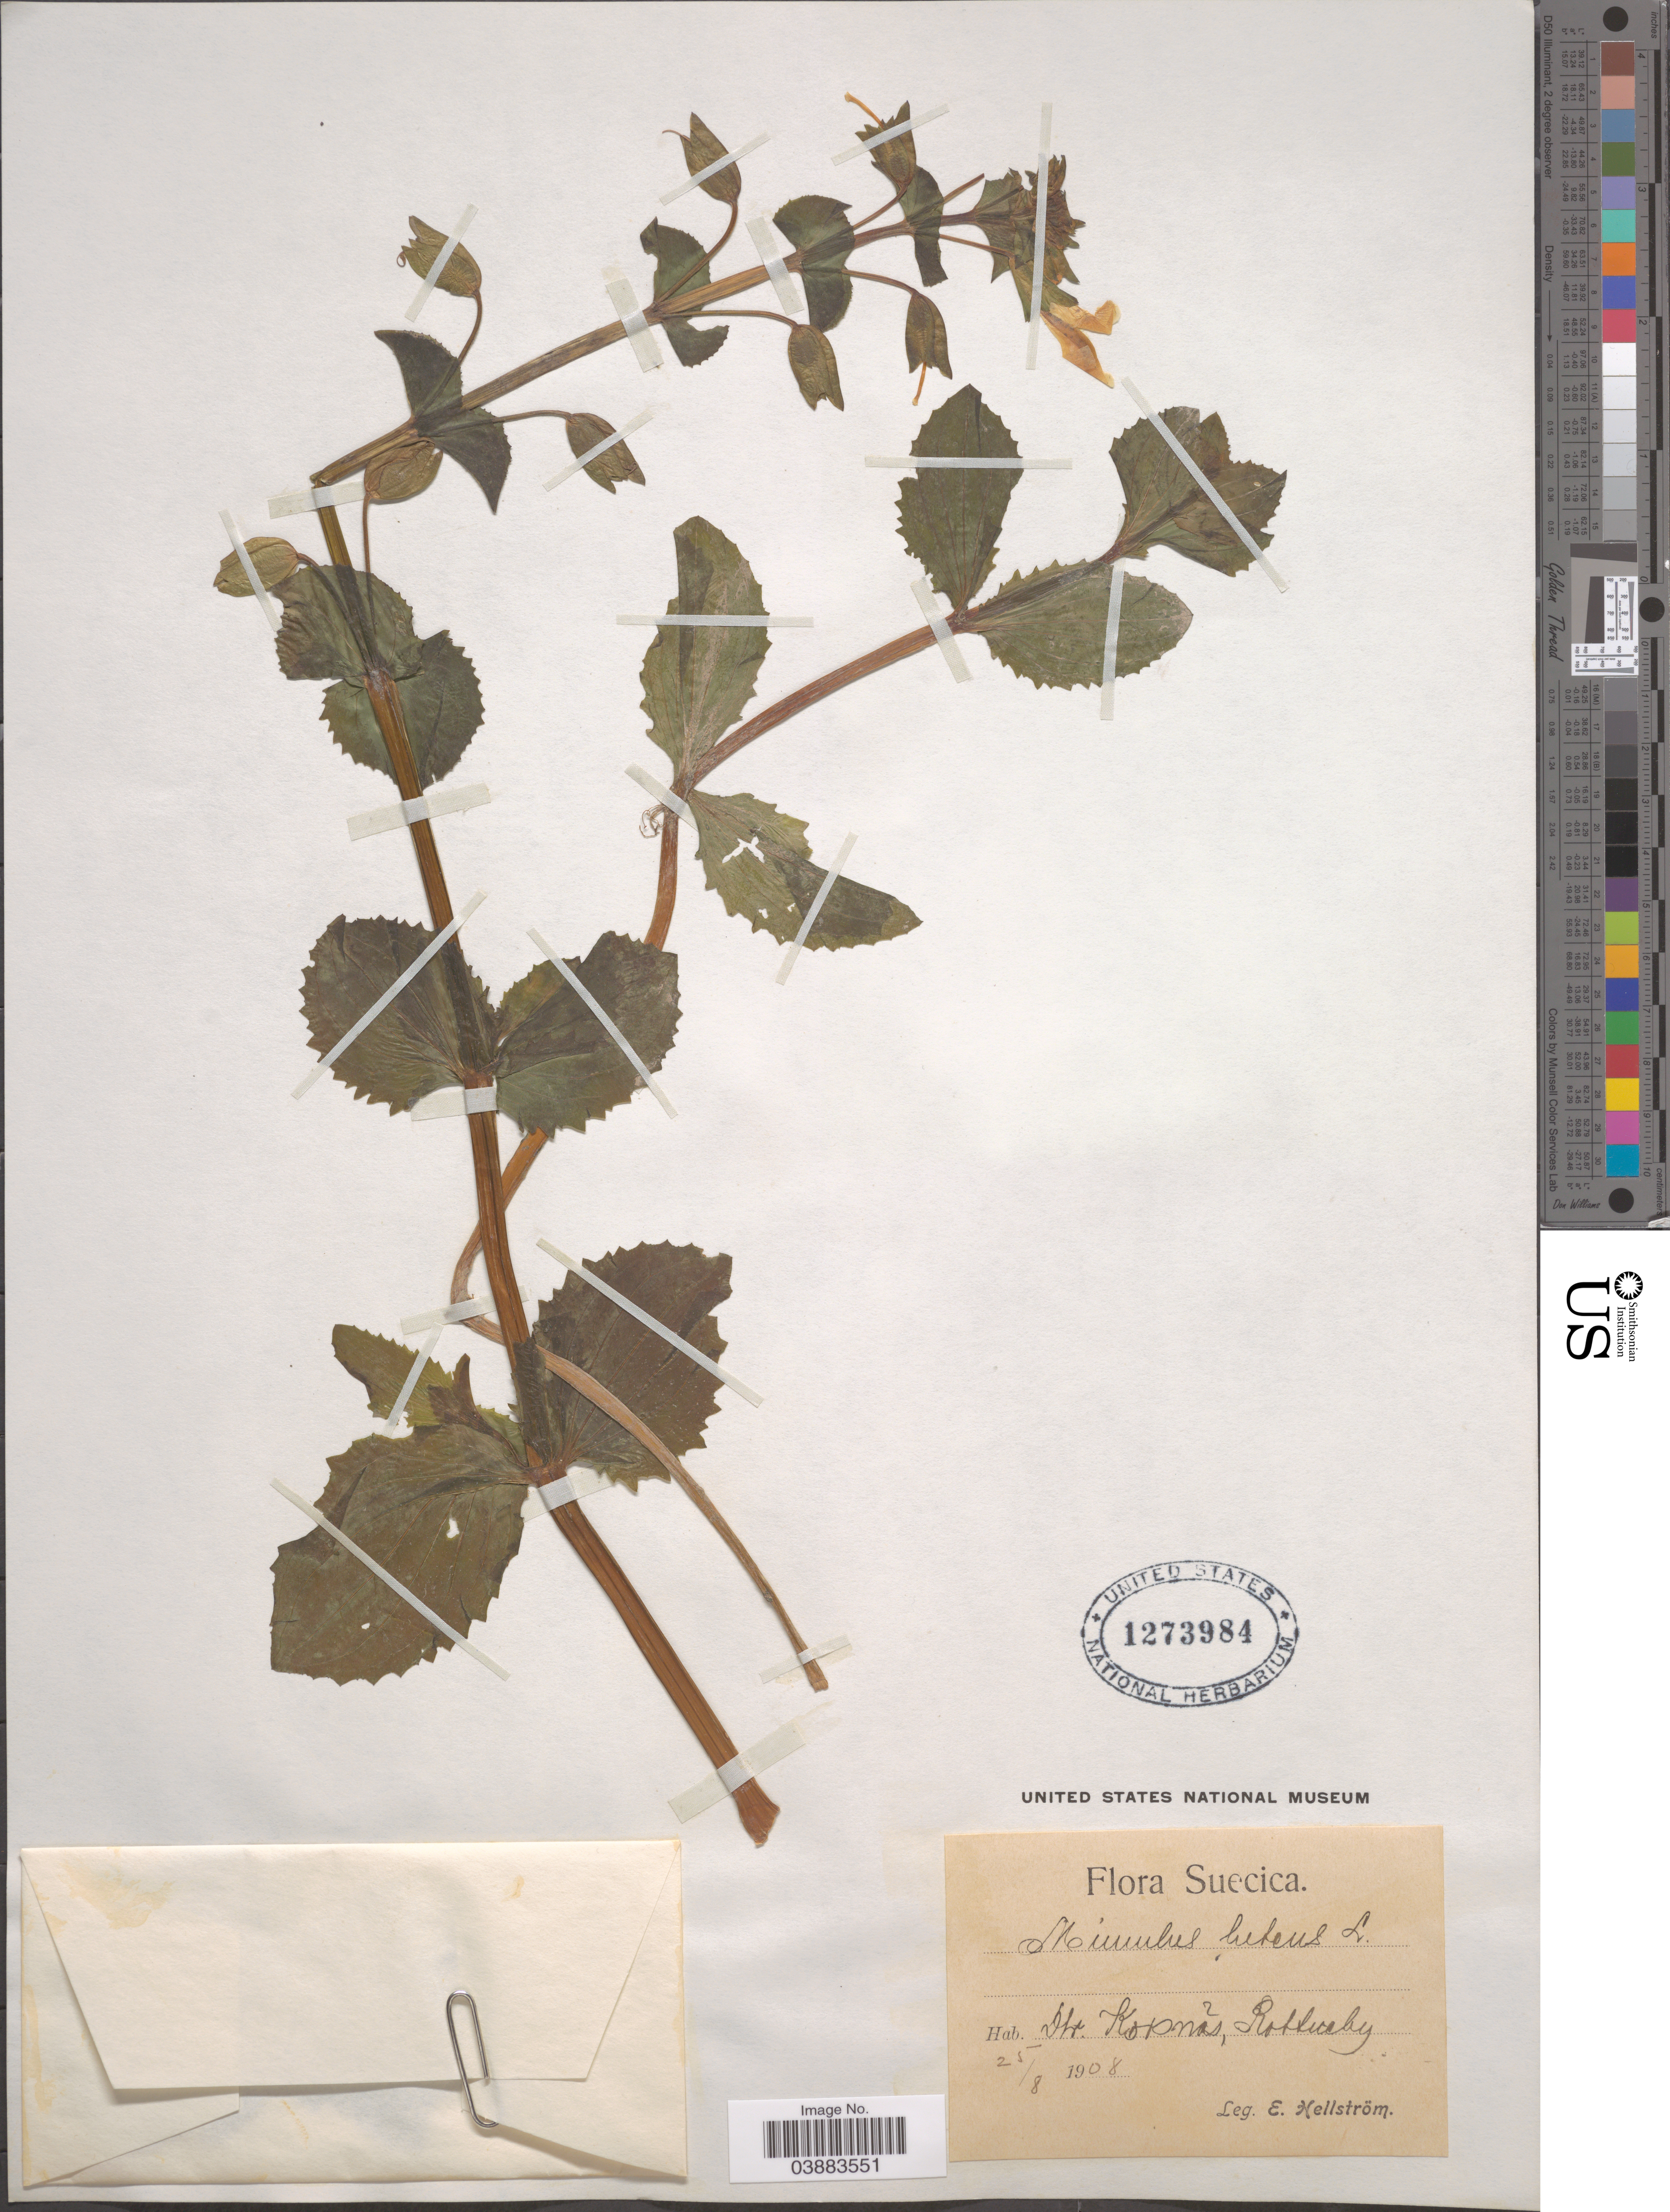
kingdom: Plantae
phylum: Tracheophyta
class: Magnoliopsida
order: Lamiales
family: Phrymaceae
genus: Mimulus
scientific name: Mimulus luteus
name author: L.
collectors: E. Hellström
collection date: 1908-08-25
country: Sweden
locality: Suecica. Dlr. Stornas [illegible text] [interpreted].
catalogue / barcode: US 1273984